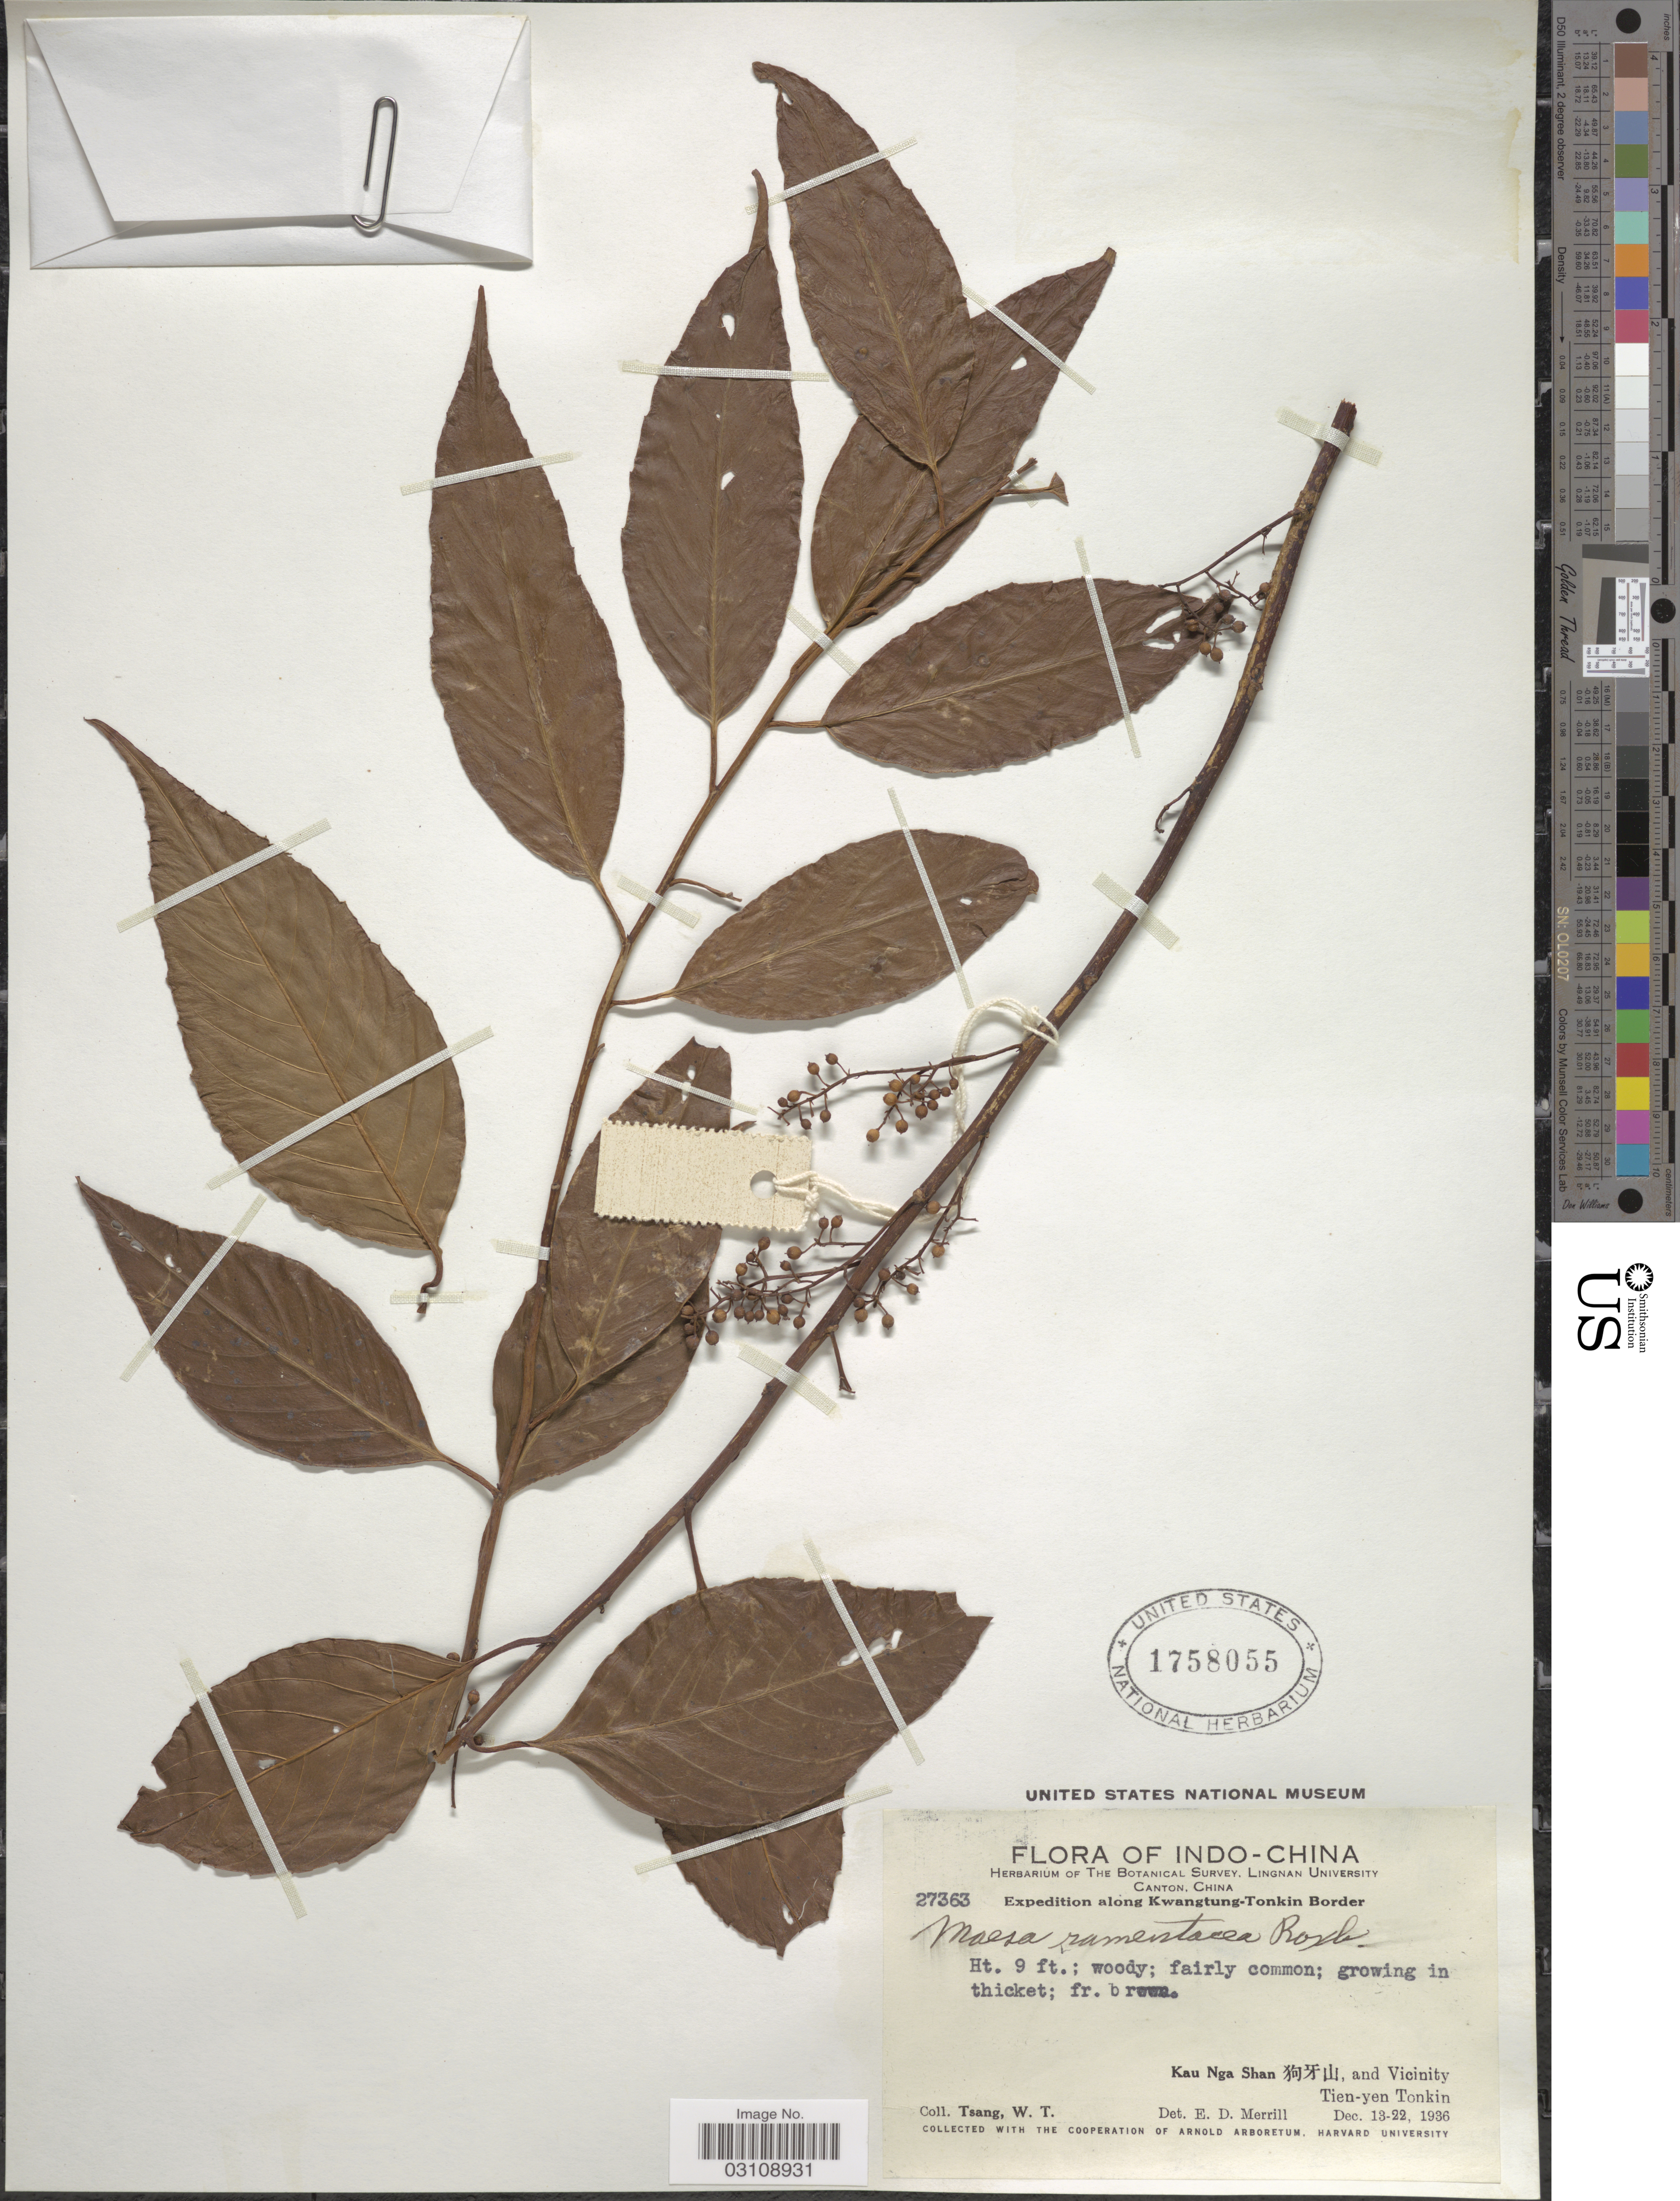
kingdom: Plantae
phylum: Tracheophyta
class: Magnoliopsida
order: Ericales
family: Primulaceae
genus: Maesa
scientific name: Maesa ramentacea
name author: (Roxb.) A. DC.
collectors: W. T. Tsang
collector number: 27363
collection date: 1936-12-13/1936-12-22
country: Vietnam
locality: Indo-China. Along Kwangtung-Tonkin Border. Kau Nga Shan, and Vicinity. Tien-yen Tonkin.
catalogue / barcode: US 1758055